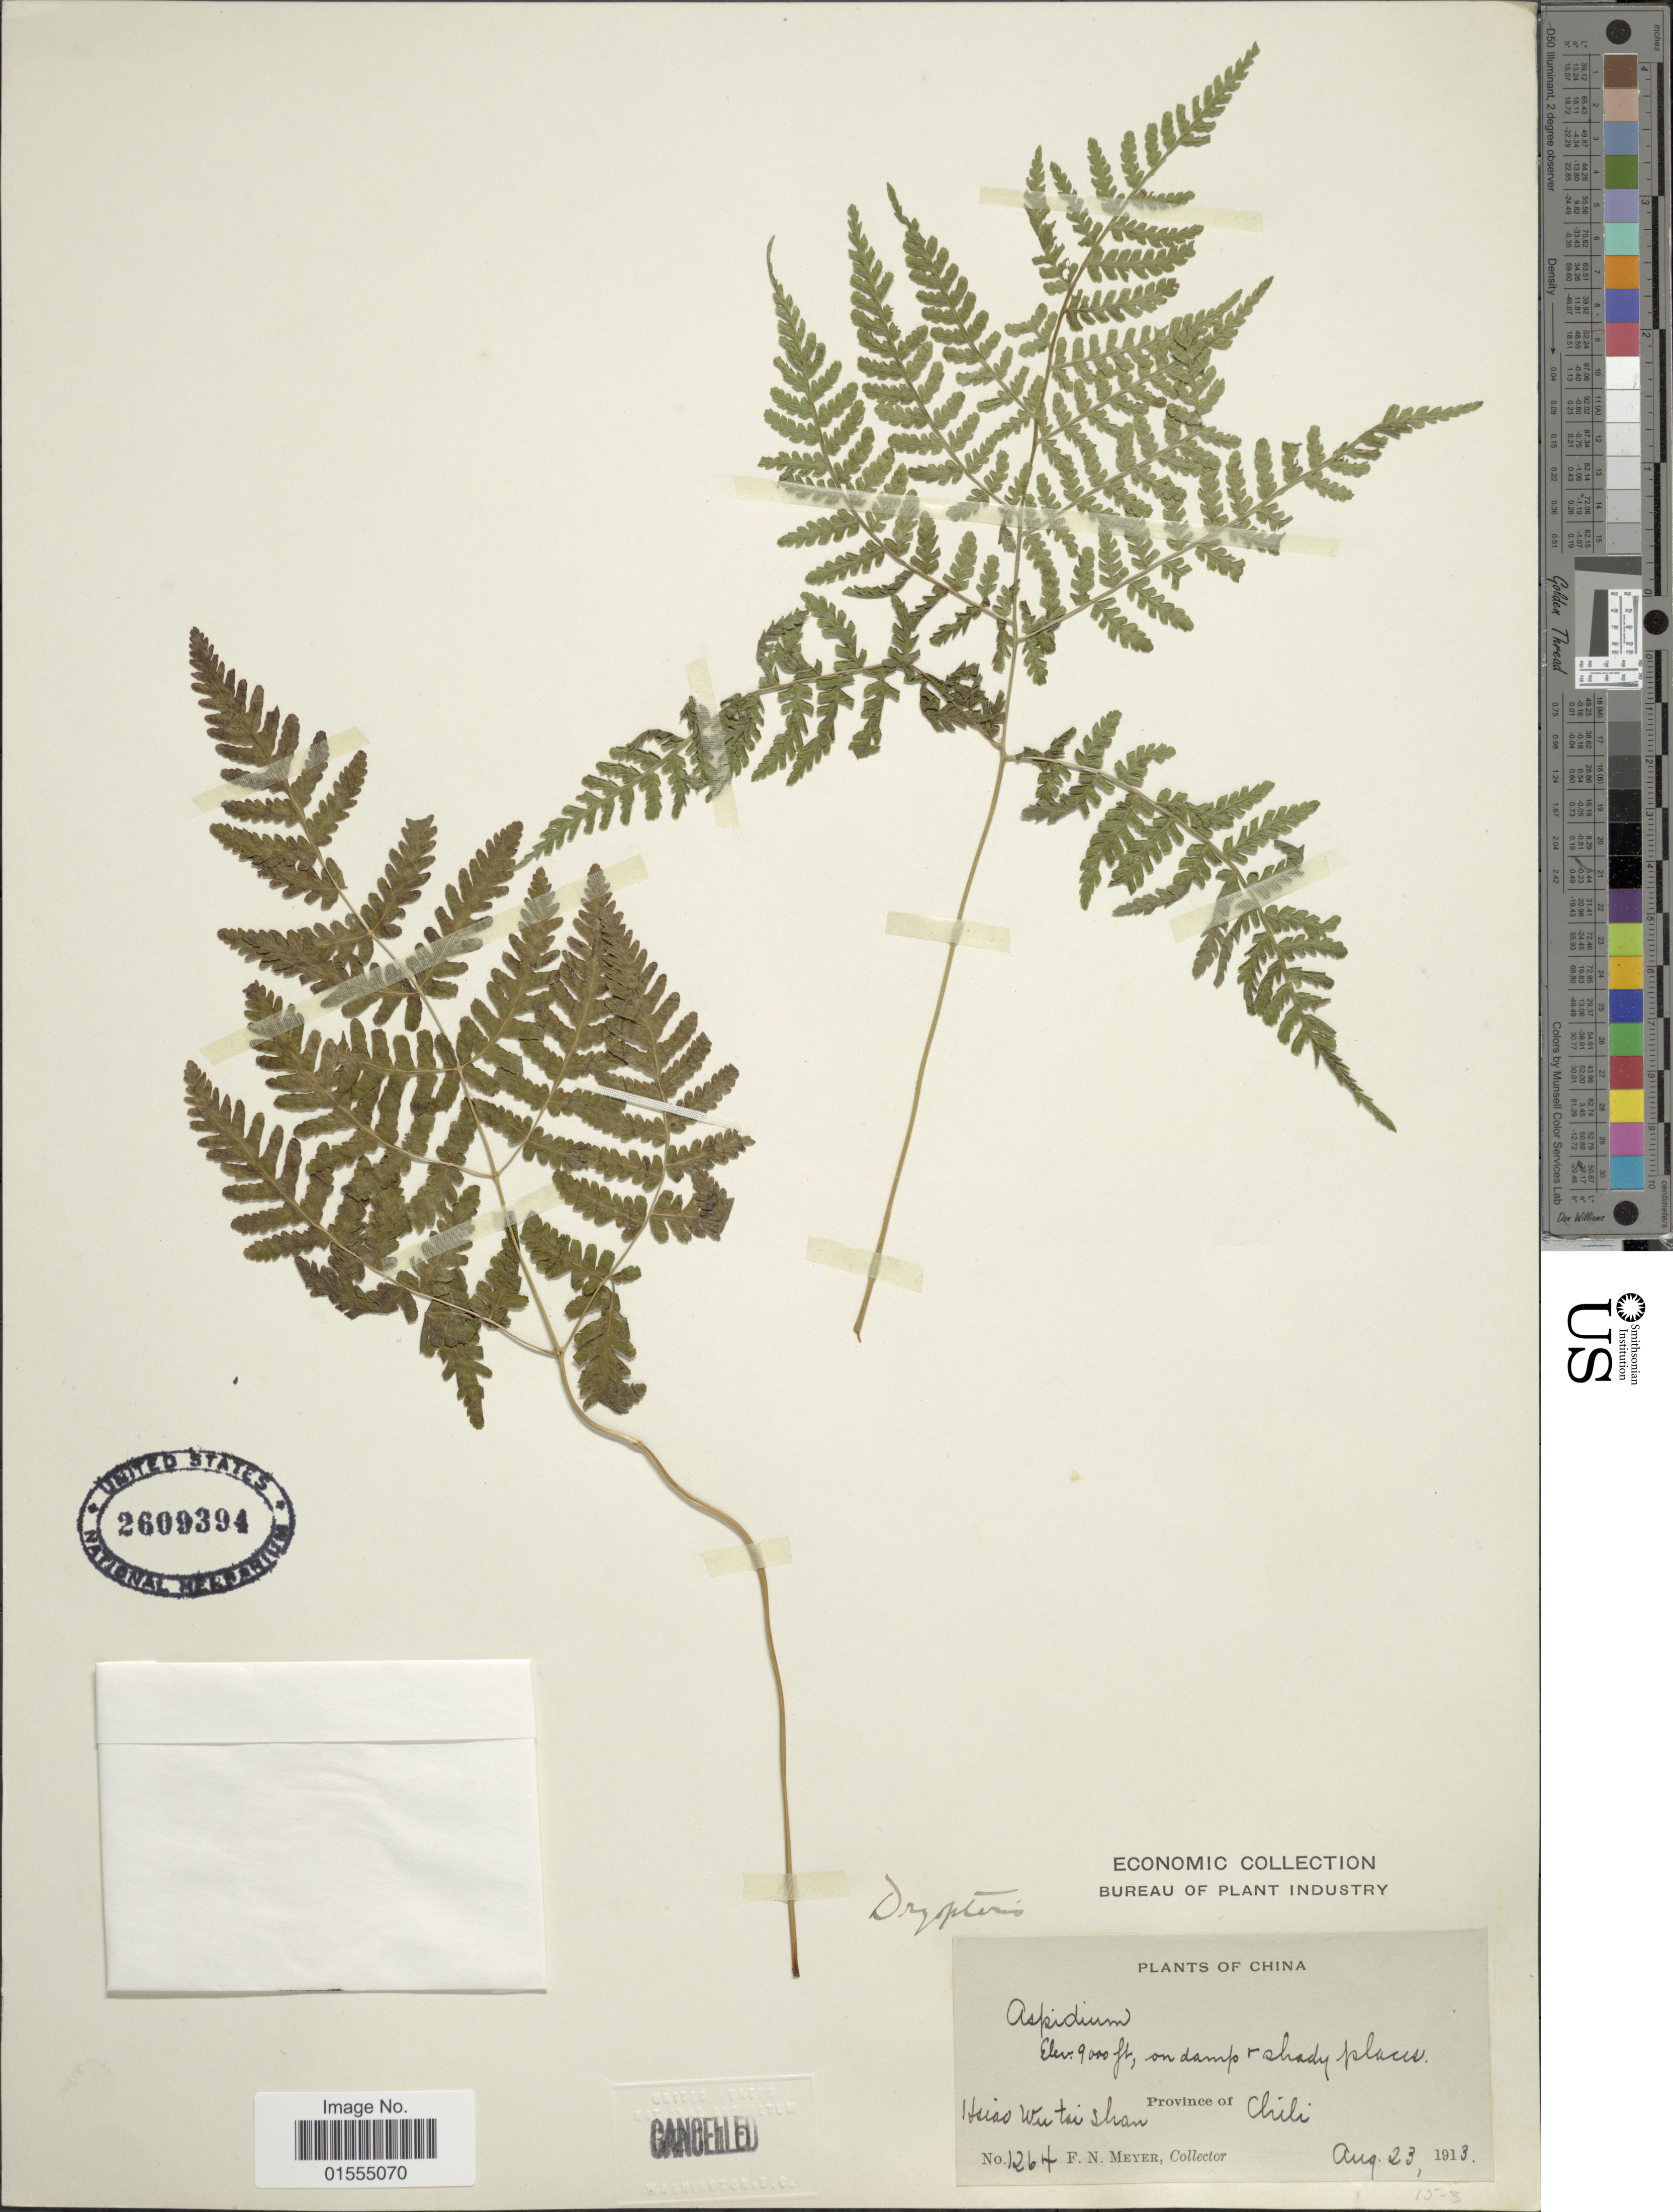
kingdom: Plantae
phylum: Tracheophyta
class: Polypodiopsida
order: Polypodiales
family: Dryopteridaceae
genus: Dryopteris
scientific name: Dryopteris varia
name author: (L.) Kuntze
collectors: F. N. Meyer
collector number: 1264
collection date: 1913-08-23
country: China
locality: China, Province of Chili, Hsiao Wu tu shan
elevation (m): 2743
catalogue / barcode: US 2609394